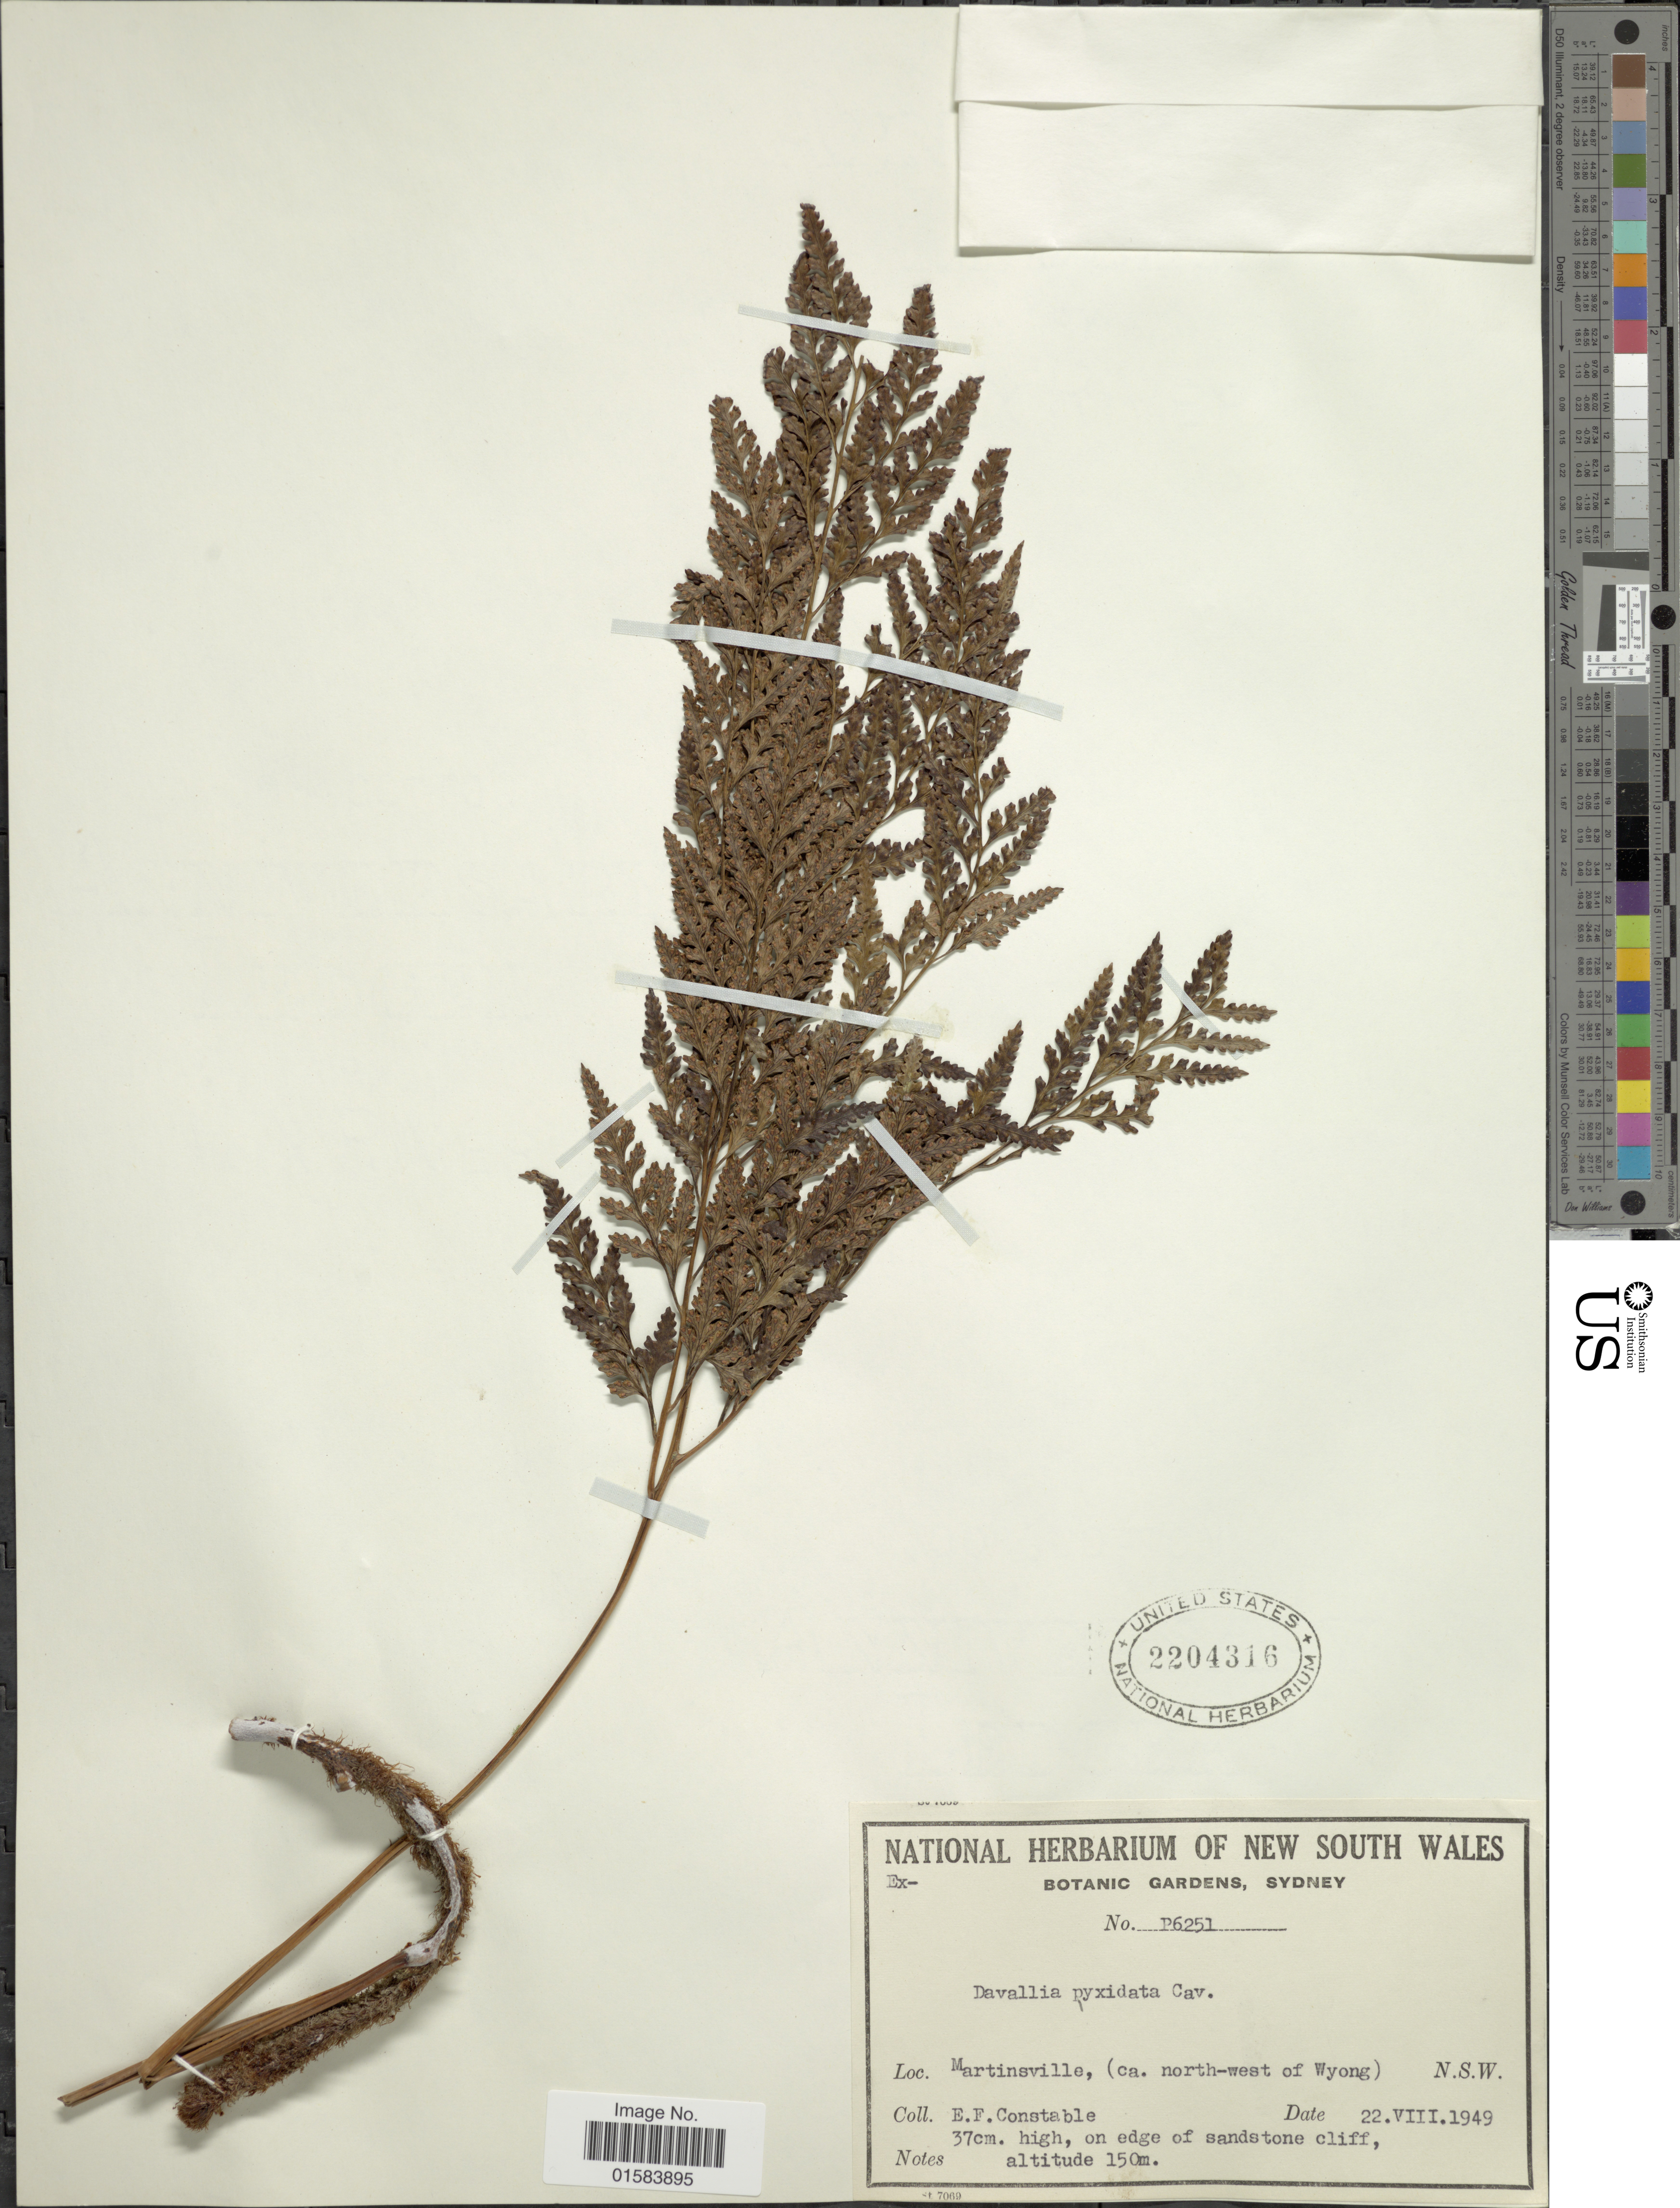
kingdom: Plantae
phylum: Tracheophyta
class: Polypodiopsida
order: Polypodiales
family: Davalliaceae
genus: Davallia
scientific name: Davallia solida var. pyxidata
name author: (Cav.) Noot.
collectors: E. F. Constable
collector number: P6251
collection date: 1949-08-22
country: Australia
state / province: New South Wales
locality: Martinsville, (ca. north-west of Wyong)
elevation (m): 150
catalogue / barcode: US 2204316